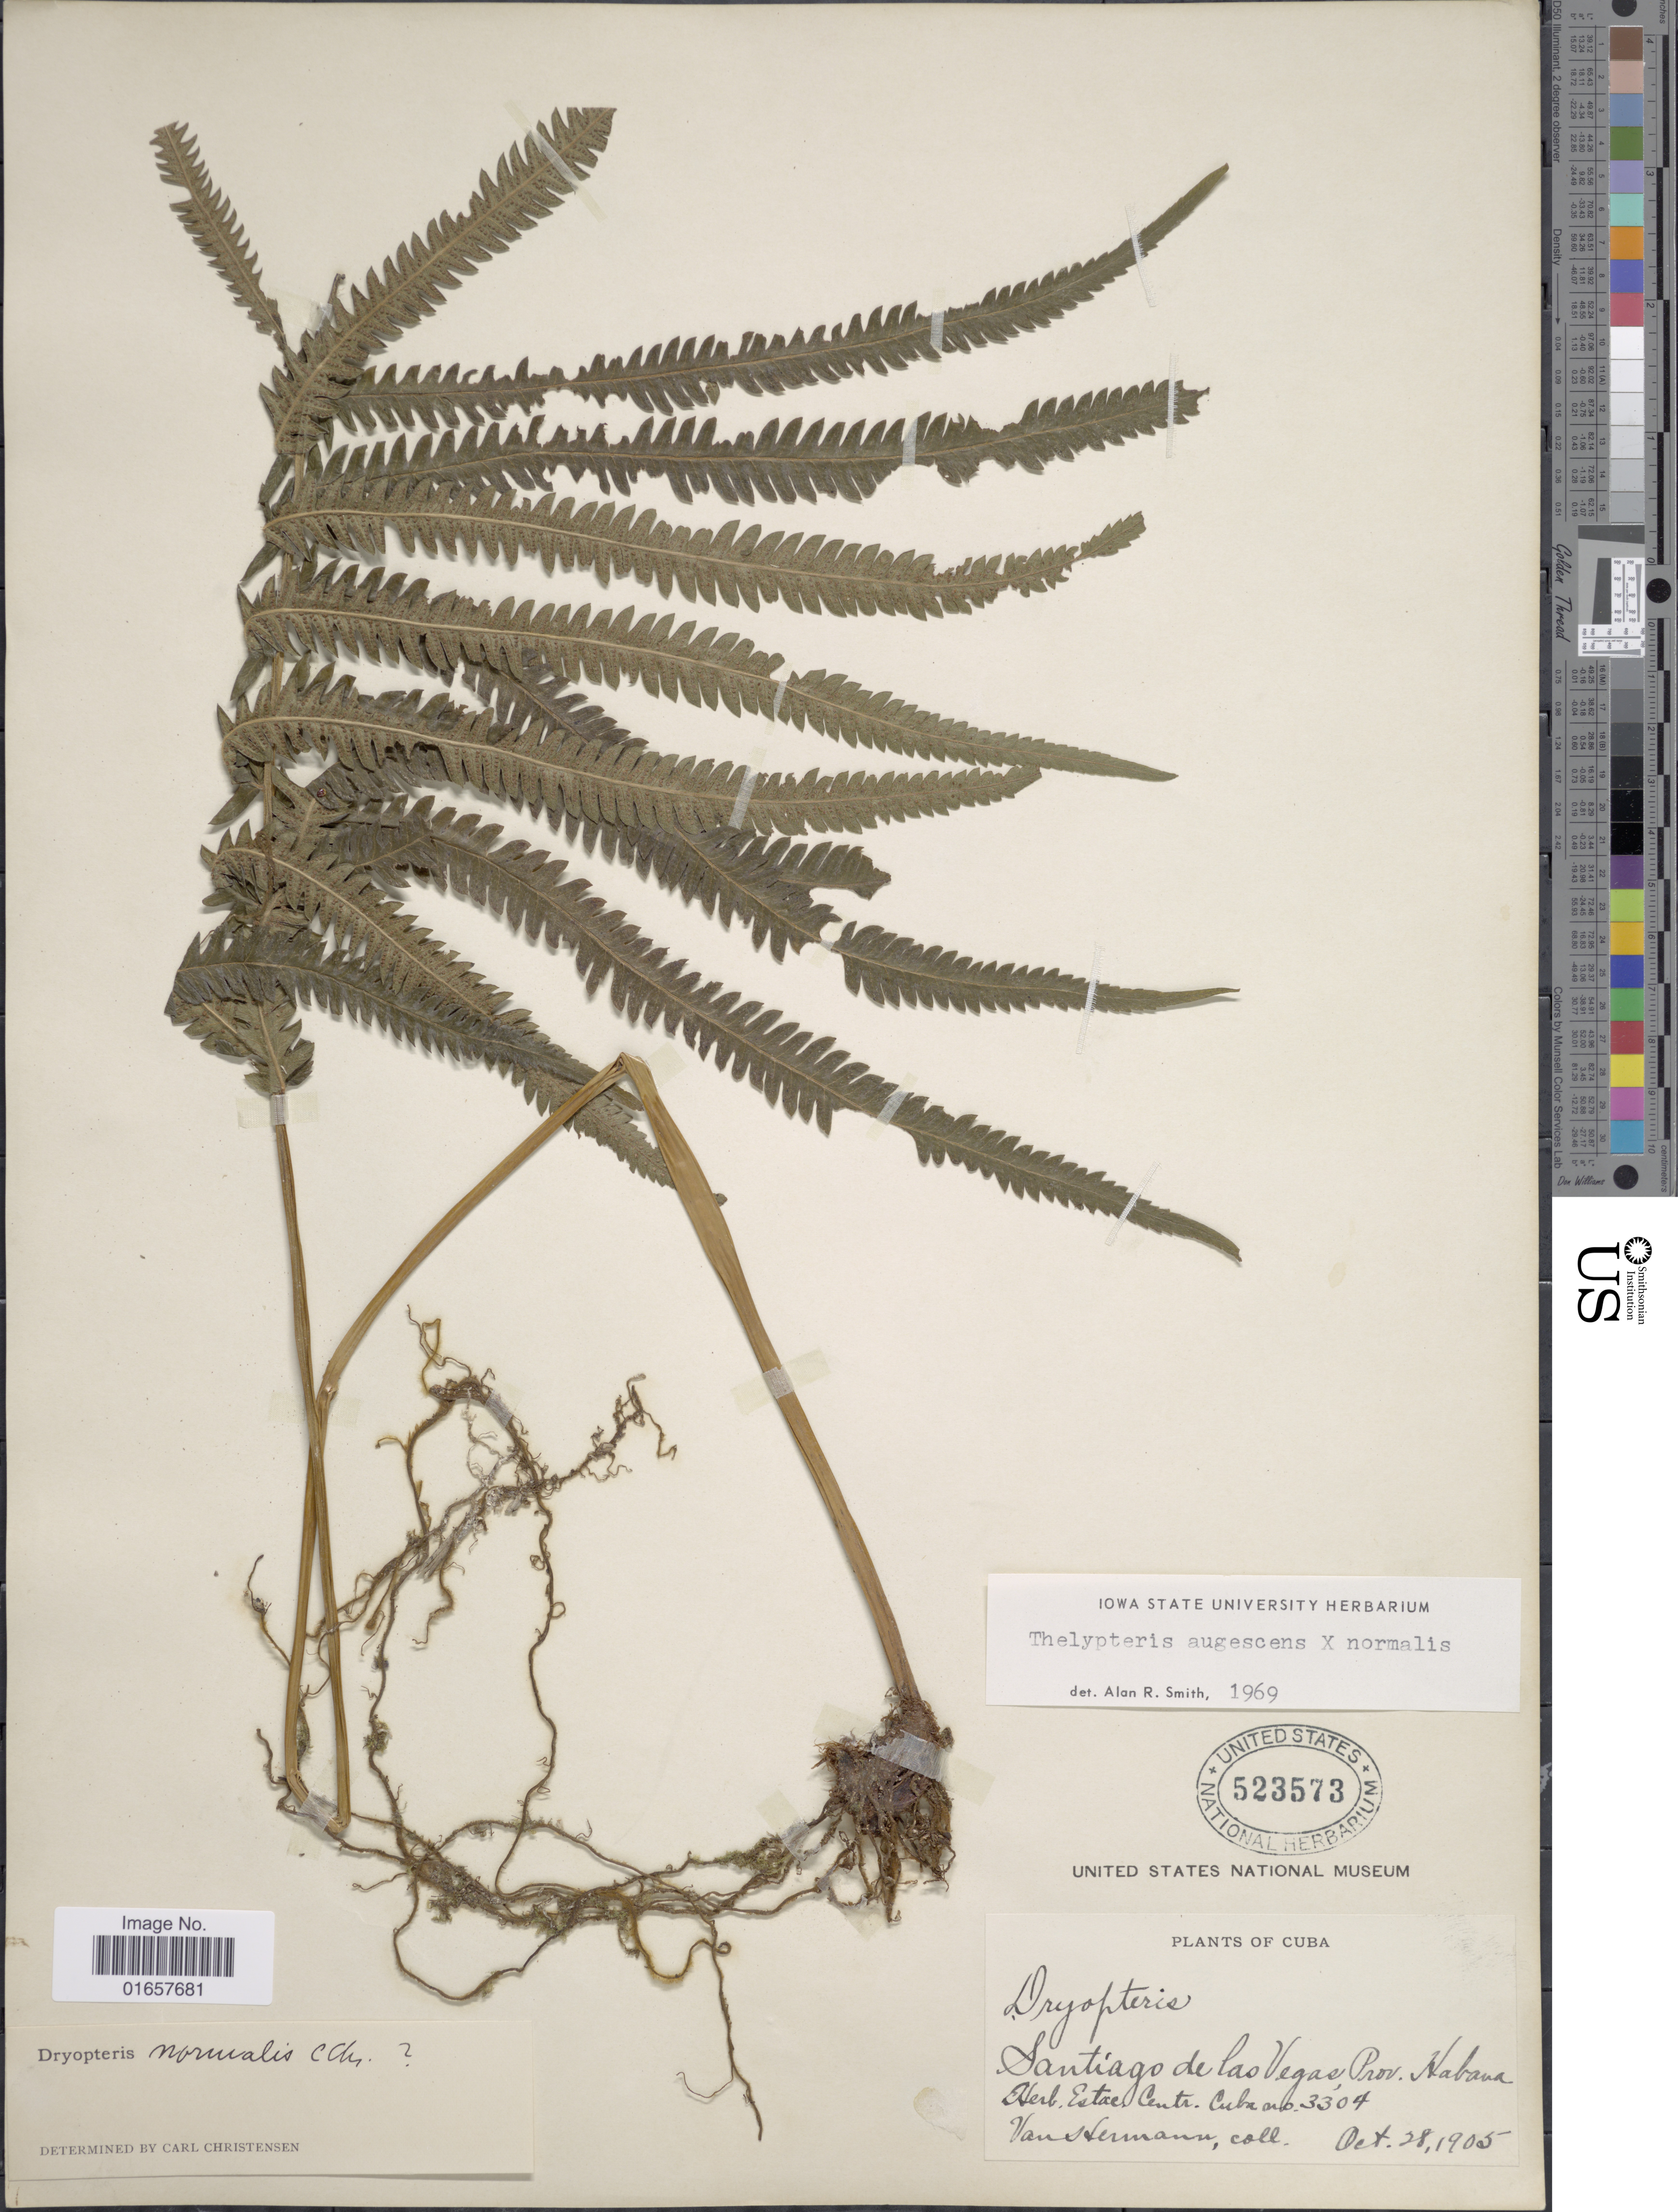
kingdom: Plantae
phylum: Tracheophyta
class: Polypodiopsida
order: Polypodiales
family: Thelypteridaceae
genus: Christella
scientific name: Christella augescens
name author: (Link) Pic. Serm.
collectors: Van Hermann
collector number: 3304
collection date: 1905-10-28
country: Cuba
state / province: La Habana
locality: Cuba, Santiago de las Vegas.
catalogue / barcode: US 523573